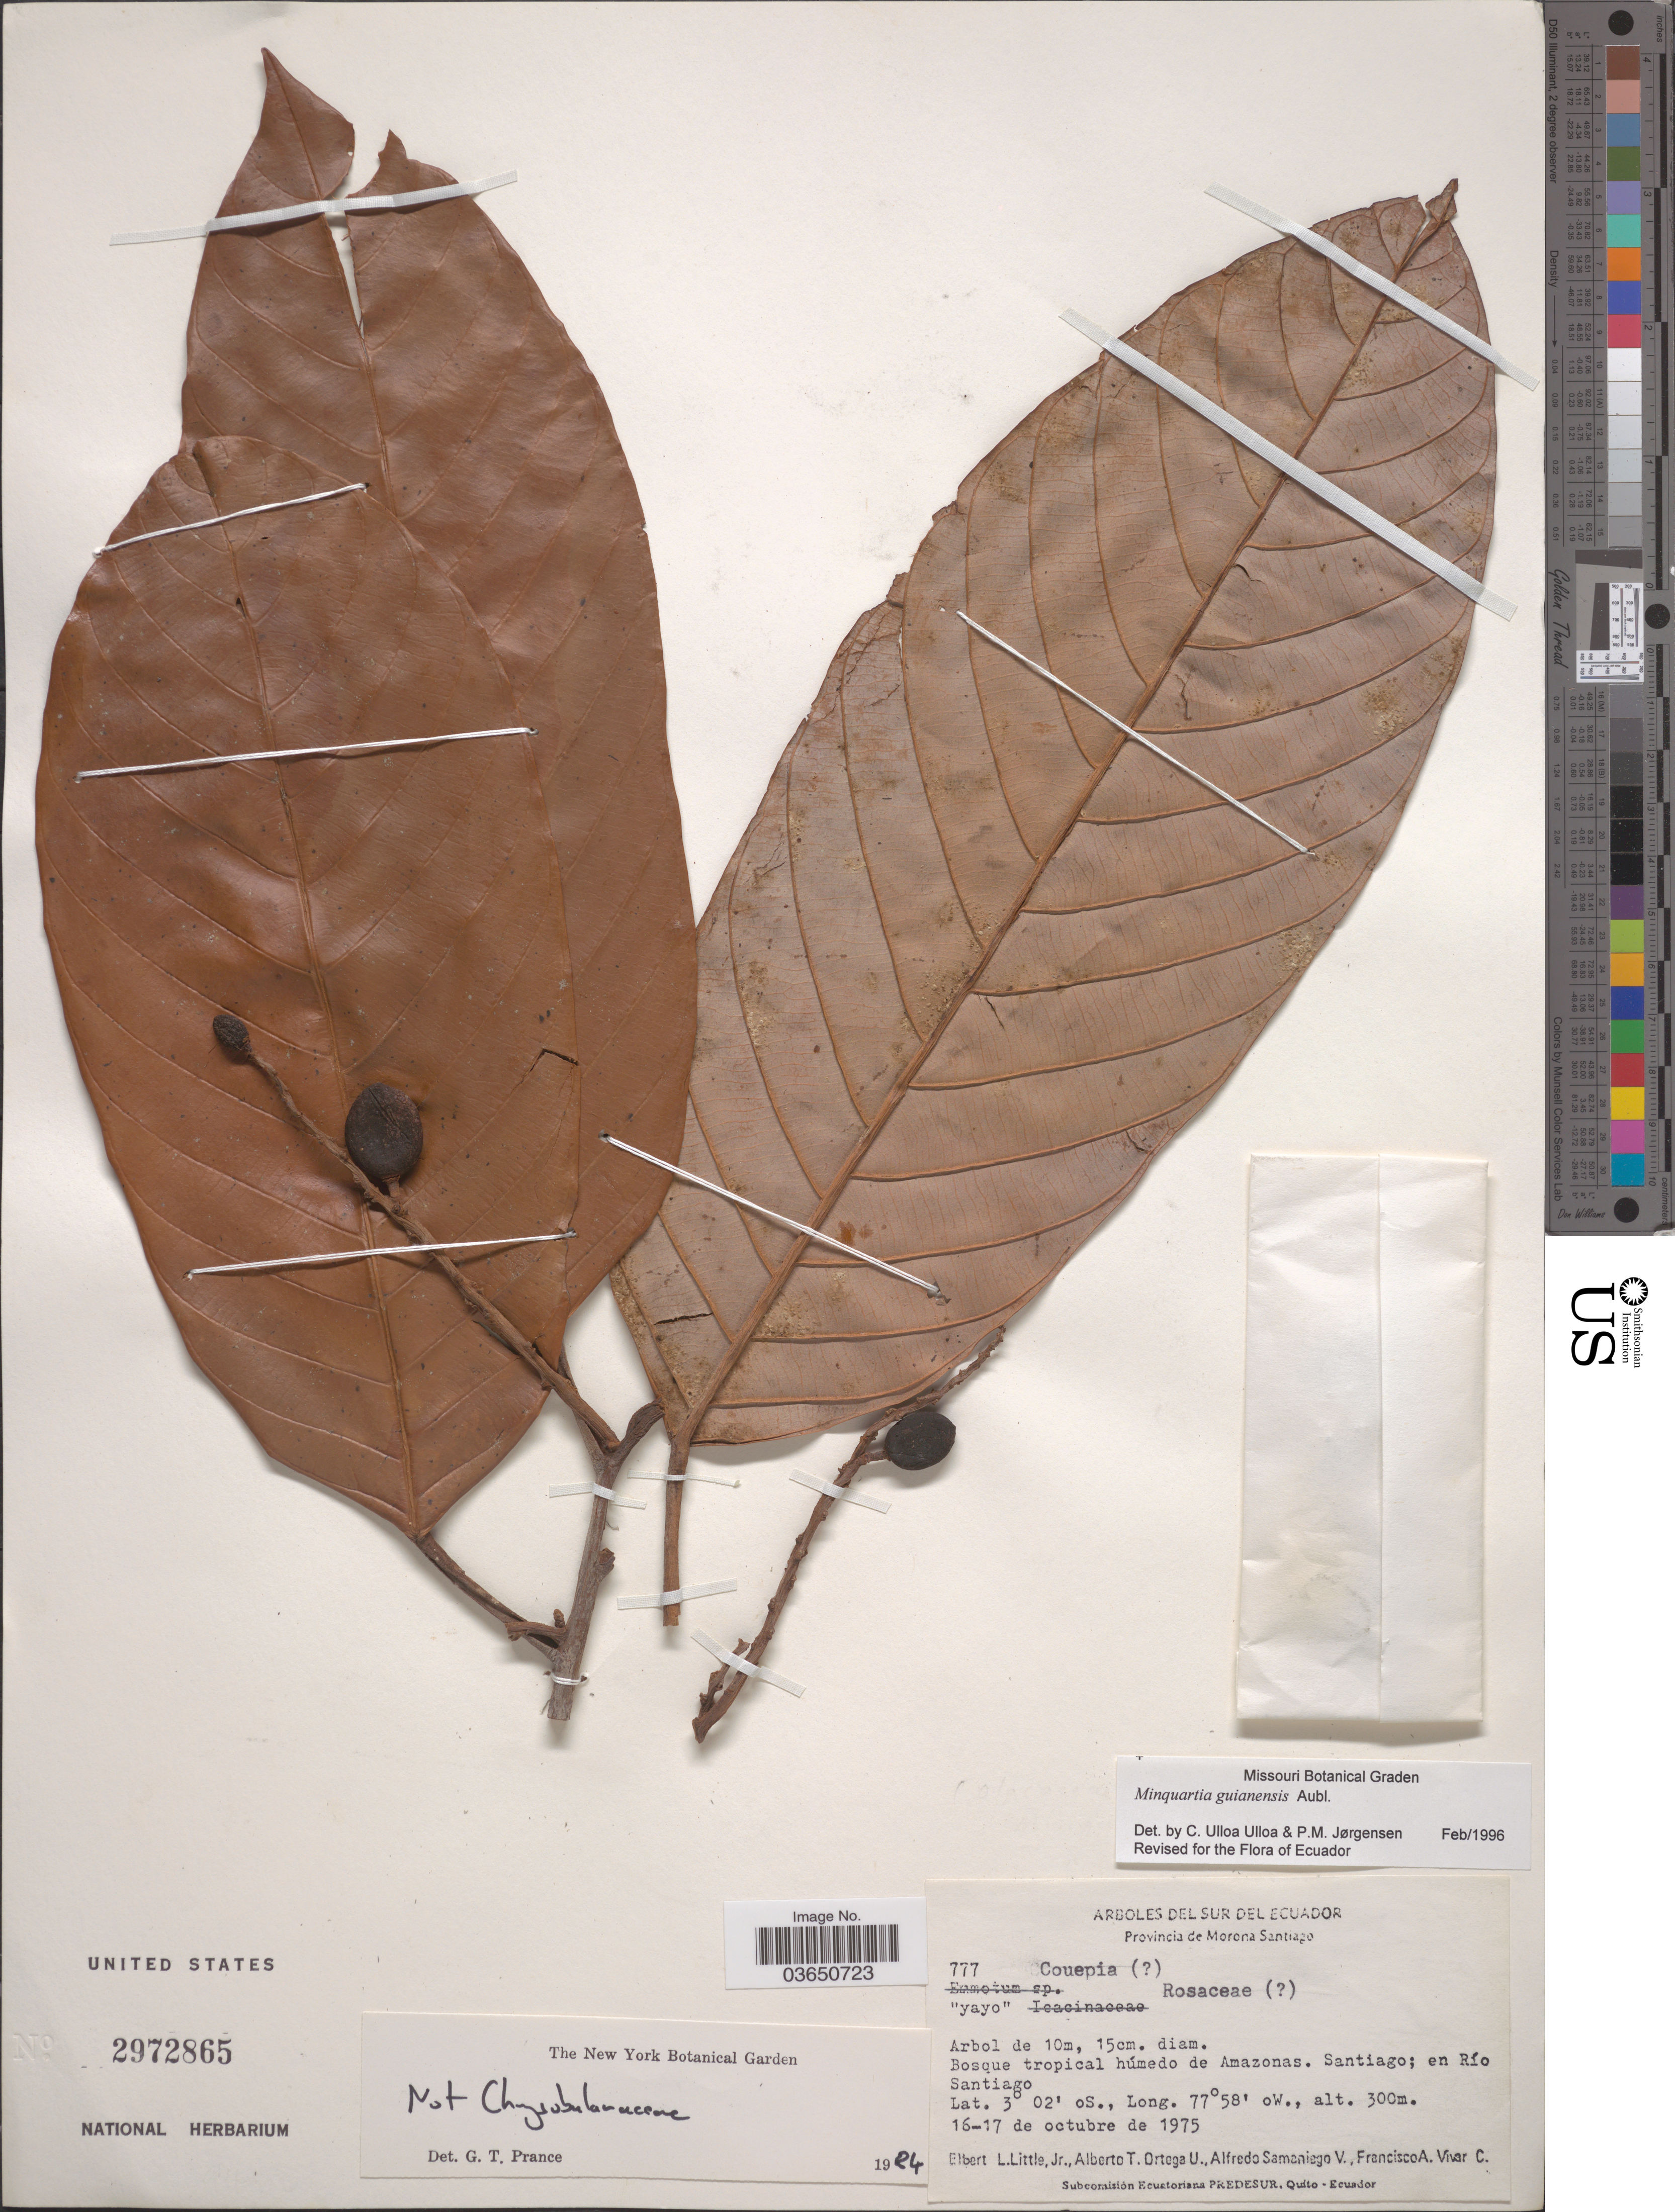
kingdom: Plantae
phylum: Tracheophyta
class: Magnoliopsida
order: Santalales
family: Coulaceae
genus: Minquartia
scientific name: Minquartia guianensis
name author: Aubl.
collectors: E. L. Little, A. T. Ortega U., A. V. Samaniego & F. A. Vivar C.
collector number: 777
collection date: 1975-10-16/1975-10-17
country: Ecuador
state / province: Morona-Santiago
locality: Sur del Ecuador. Bosque tropical húmedo de Amazonas. Santiago; en Río Santiago.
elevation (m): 300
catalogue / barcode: US 2972865